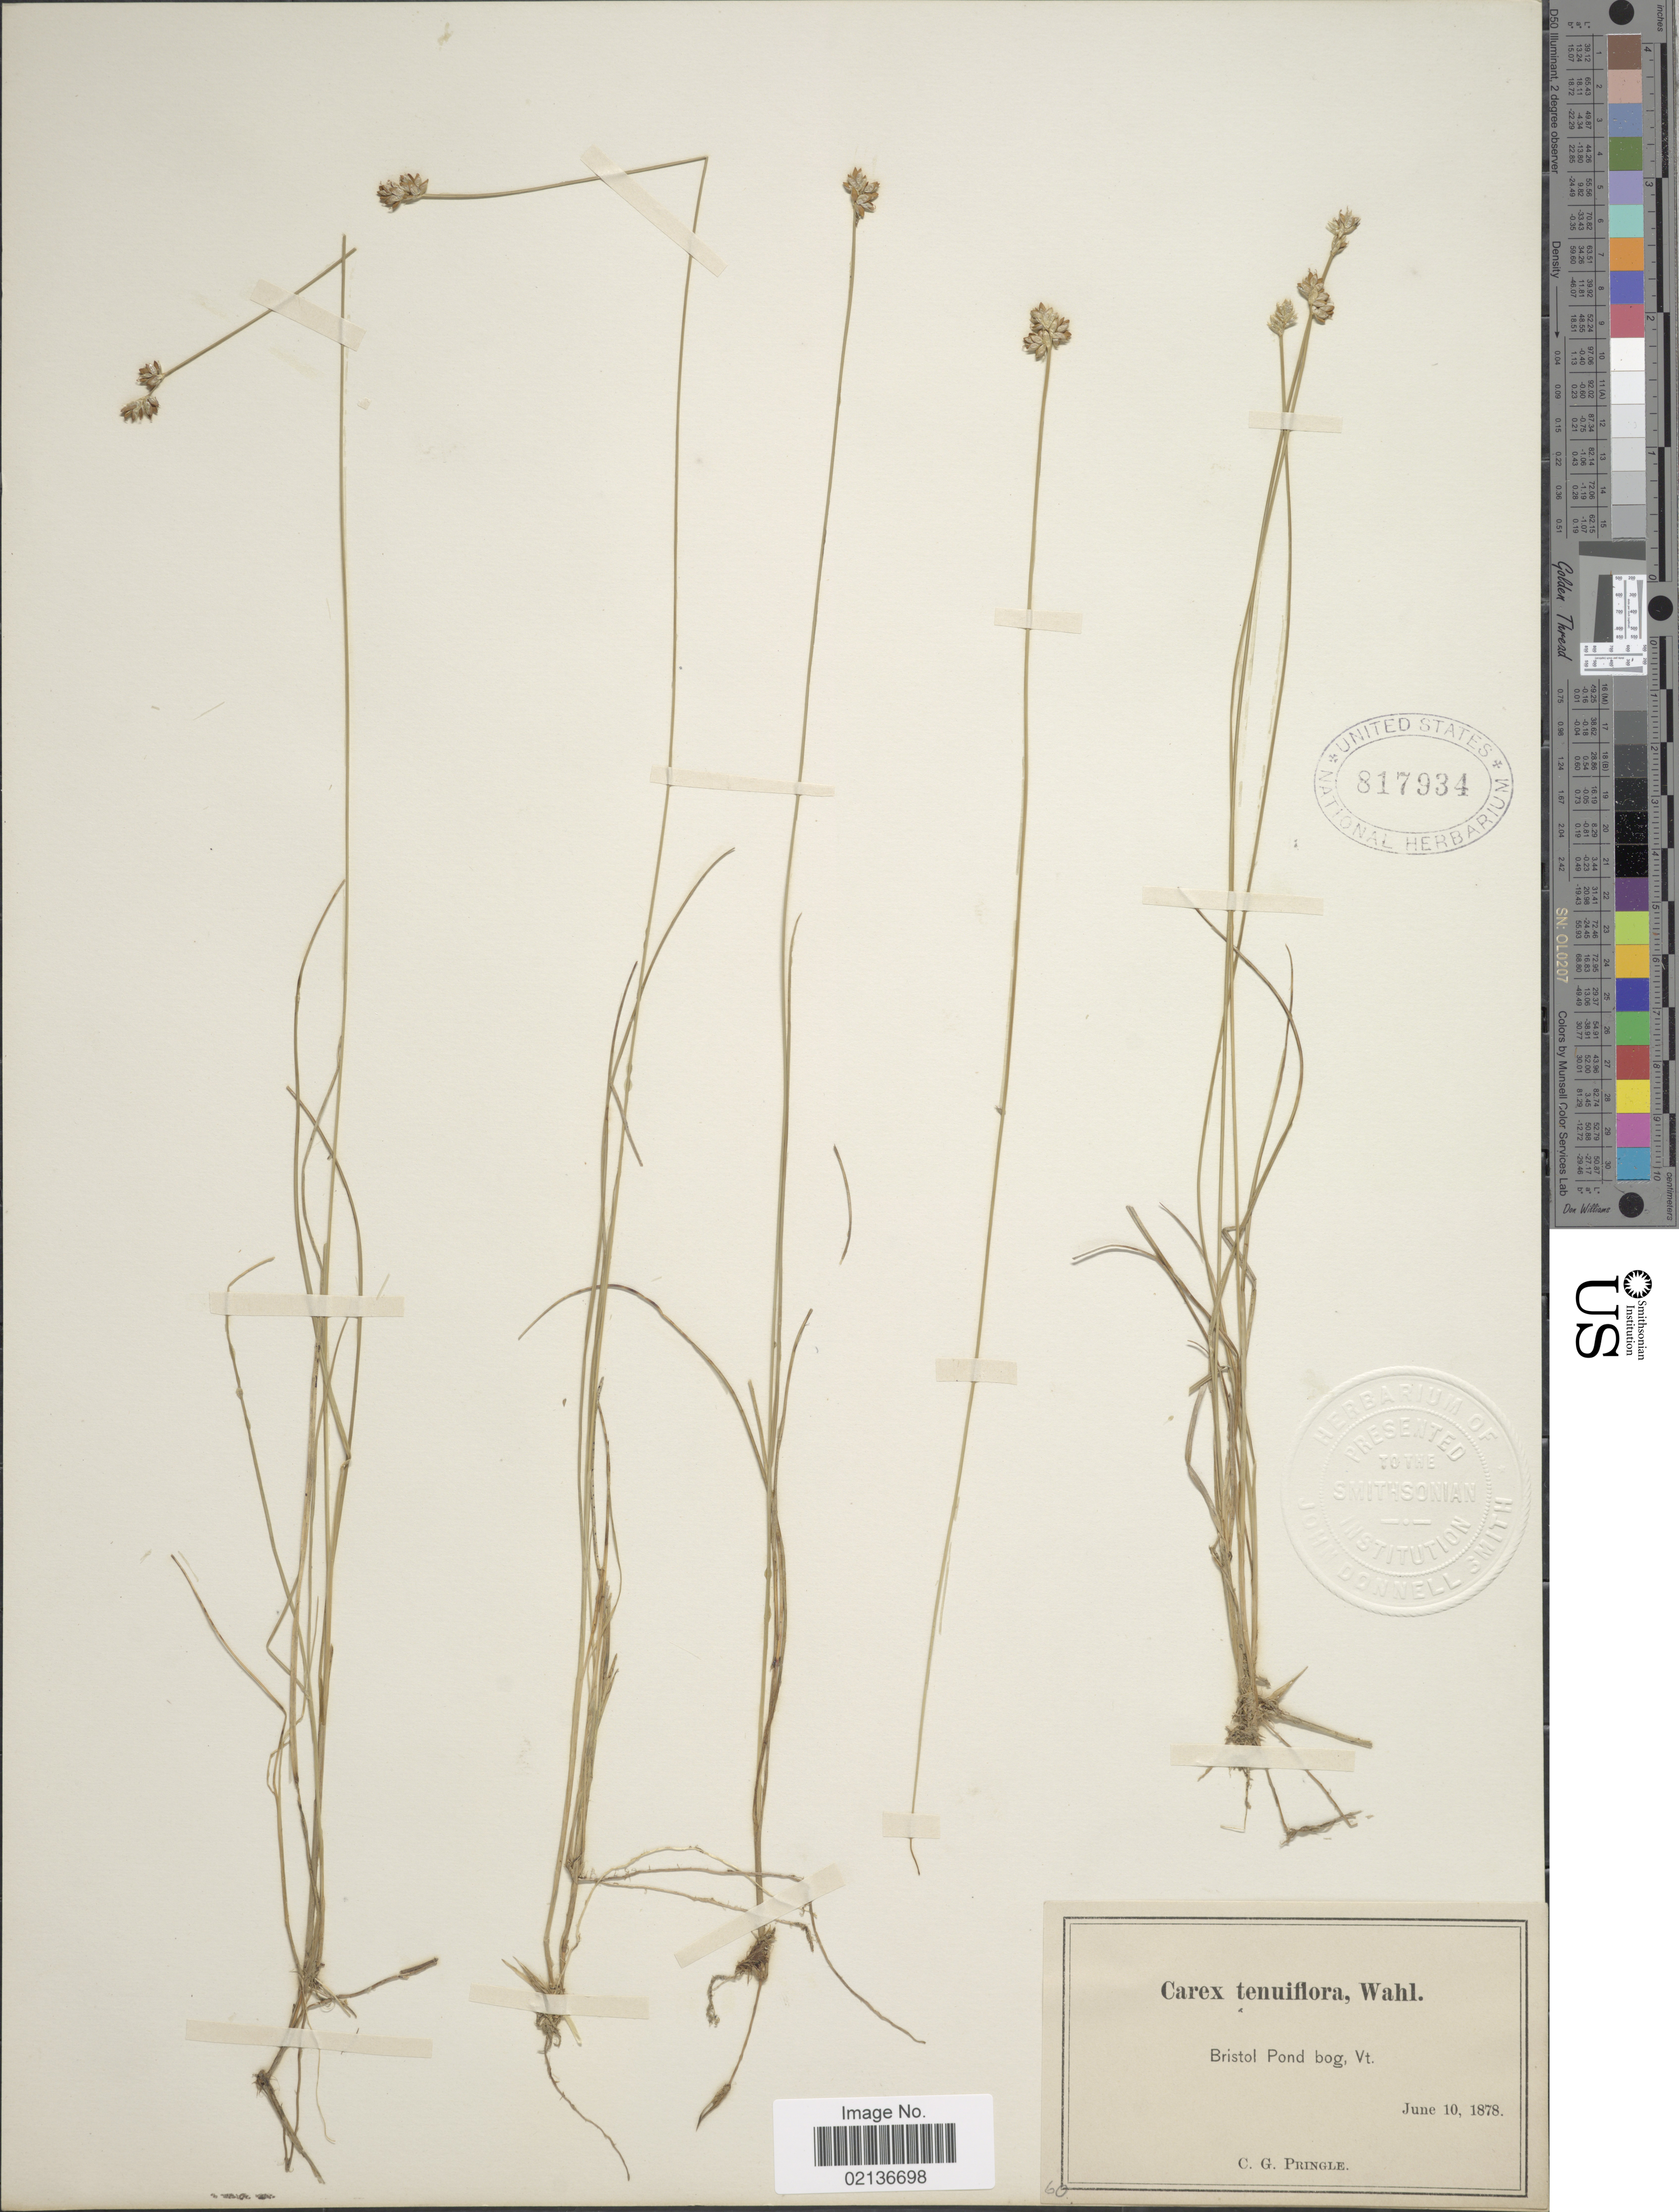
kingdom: Plantae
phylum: Tracheophyta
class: Liliopsida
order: Poales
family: Cyperaceae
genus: Carex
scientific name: Carex tenuiflora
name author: Wahlenb.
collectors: C. G. Pringle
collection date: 1878-06-10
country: United States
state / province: Vermont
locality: Bristol Pond bog, Vt.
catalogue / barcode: US 817934